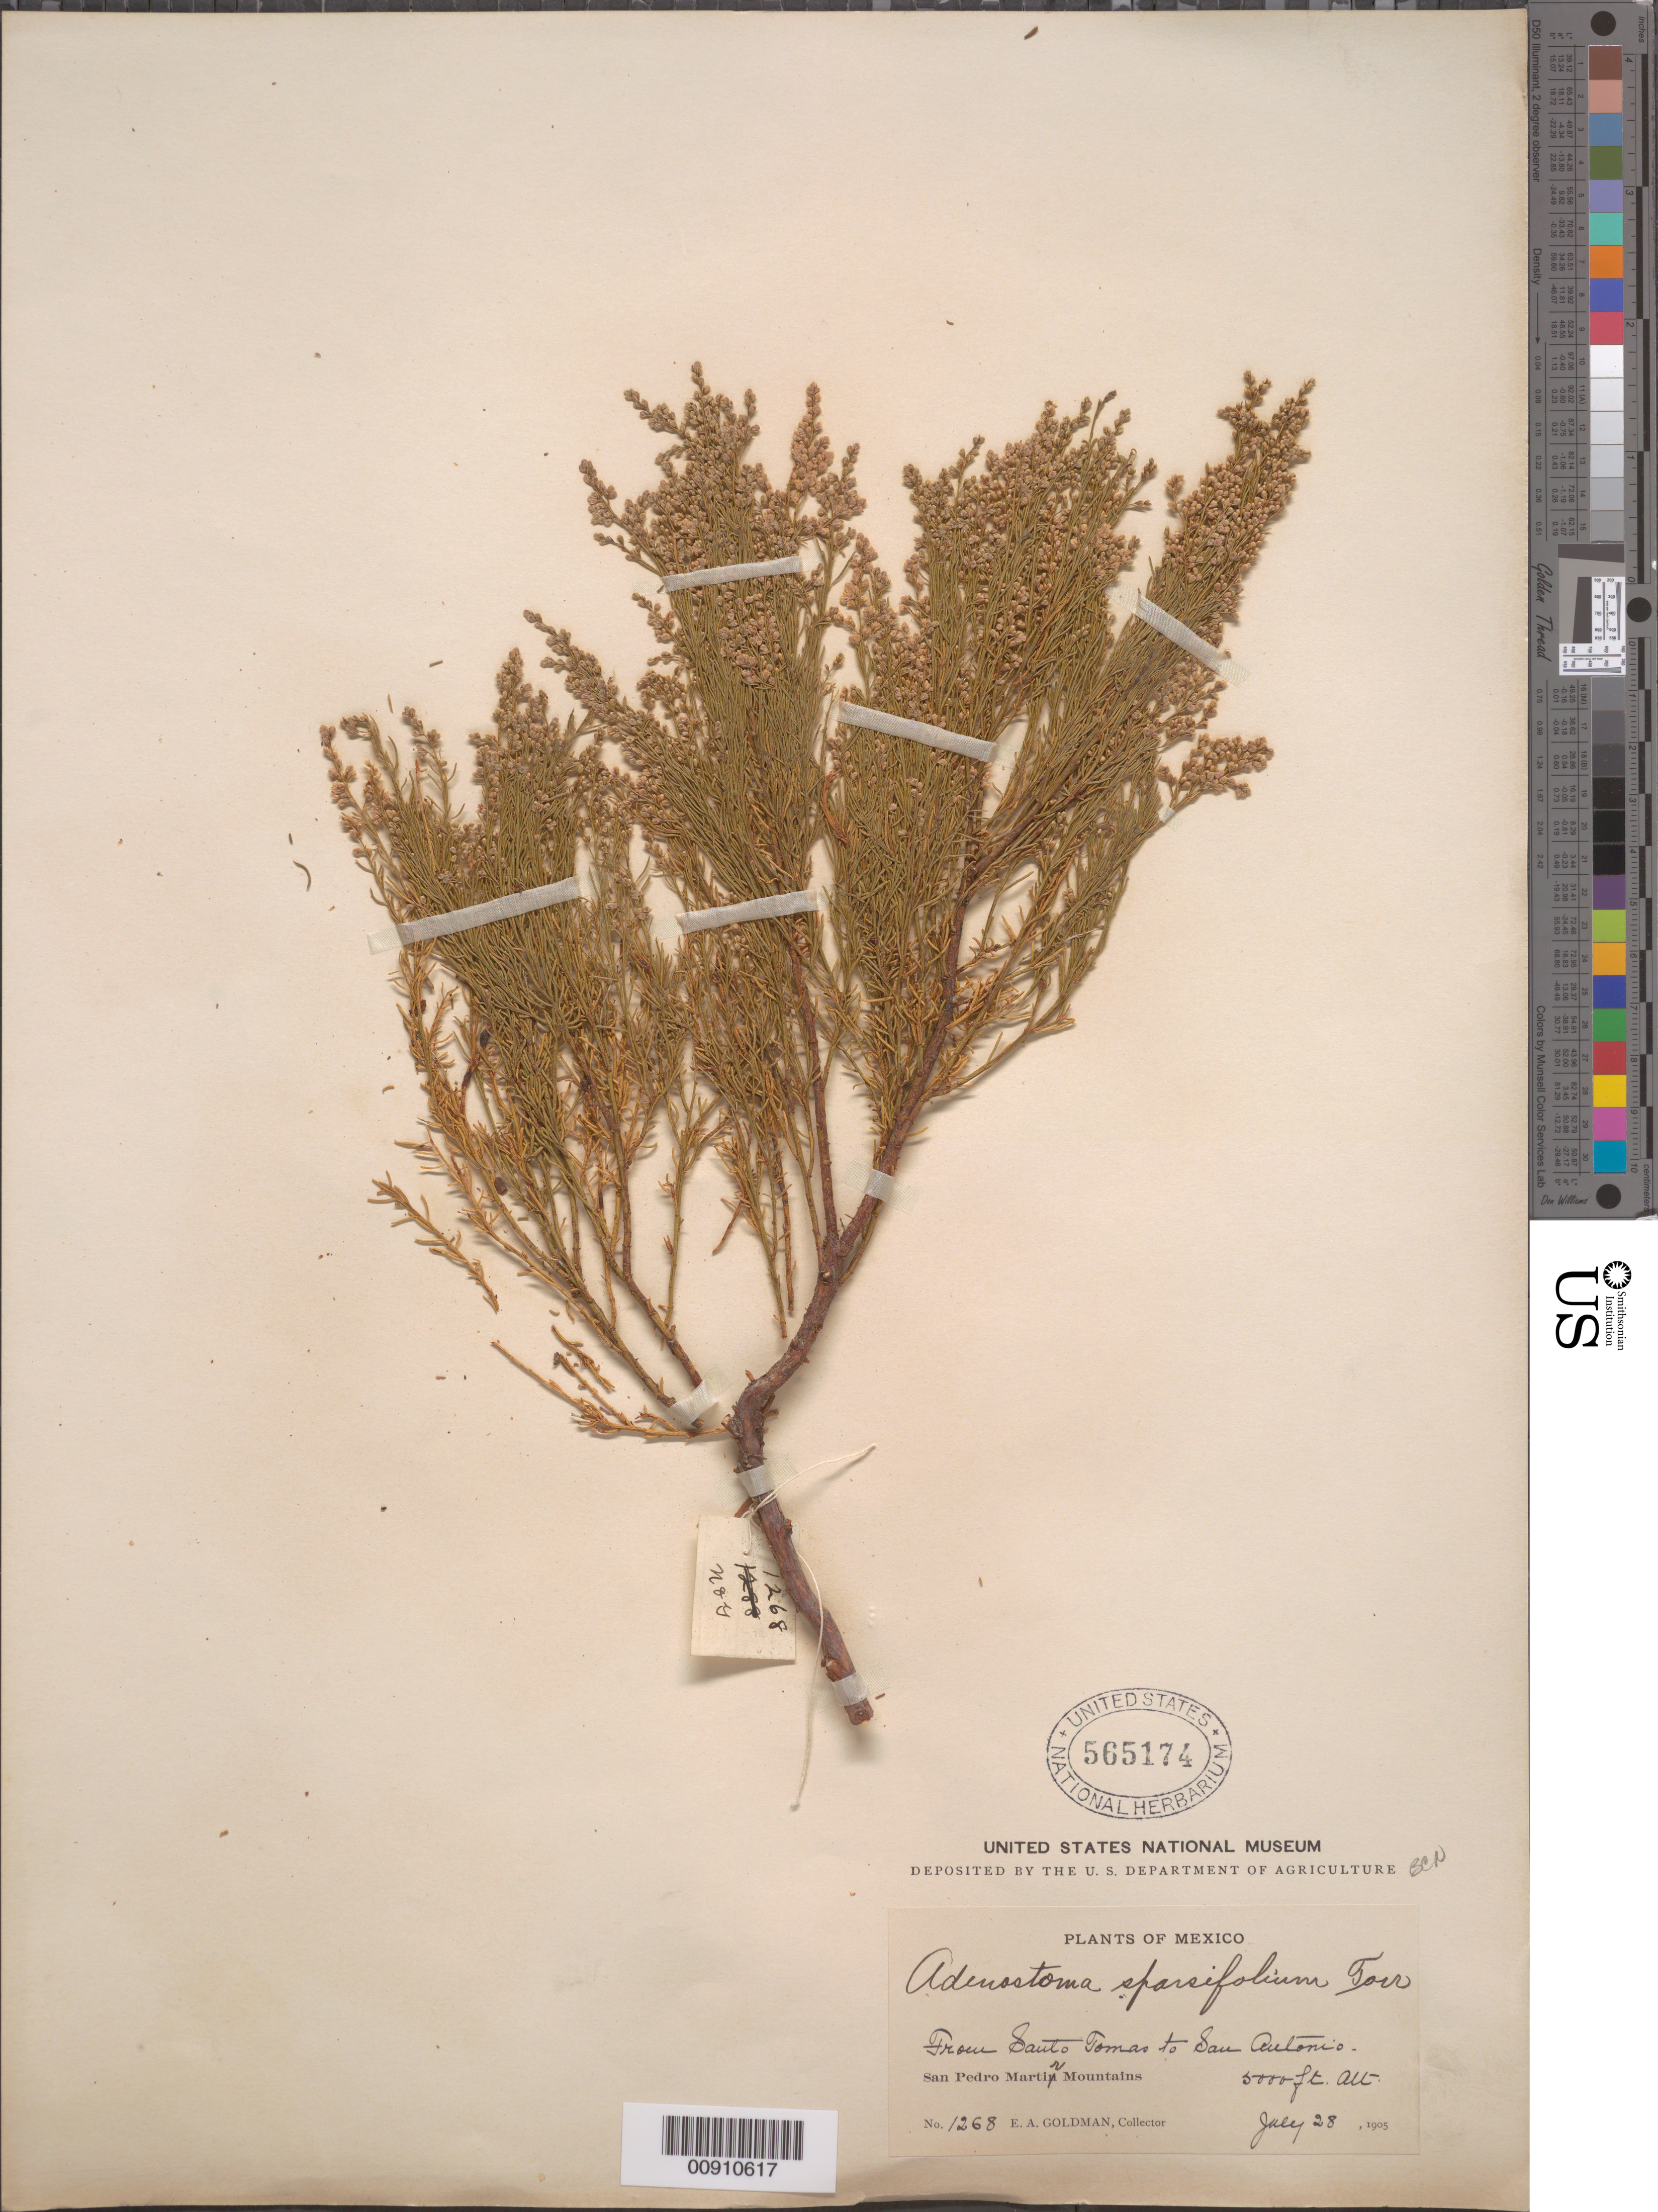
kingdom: Plantae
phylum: Tracheophyta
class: Magnoliopsida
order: Rosales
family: Rosaceae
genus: Adenostoma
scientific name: Adenostoma sparsifolium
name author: Torr.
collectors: E. A. Goldman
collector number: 1268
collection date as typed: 28 Jul 1905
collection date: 1905-07-28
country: Mexico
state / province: Baja California Norte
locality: From Santo Tomás to San Antonio, San Pedro Mátir Mountains.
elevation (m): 1524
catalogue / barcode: US 565174